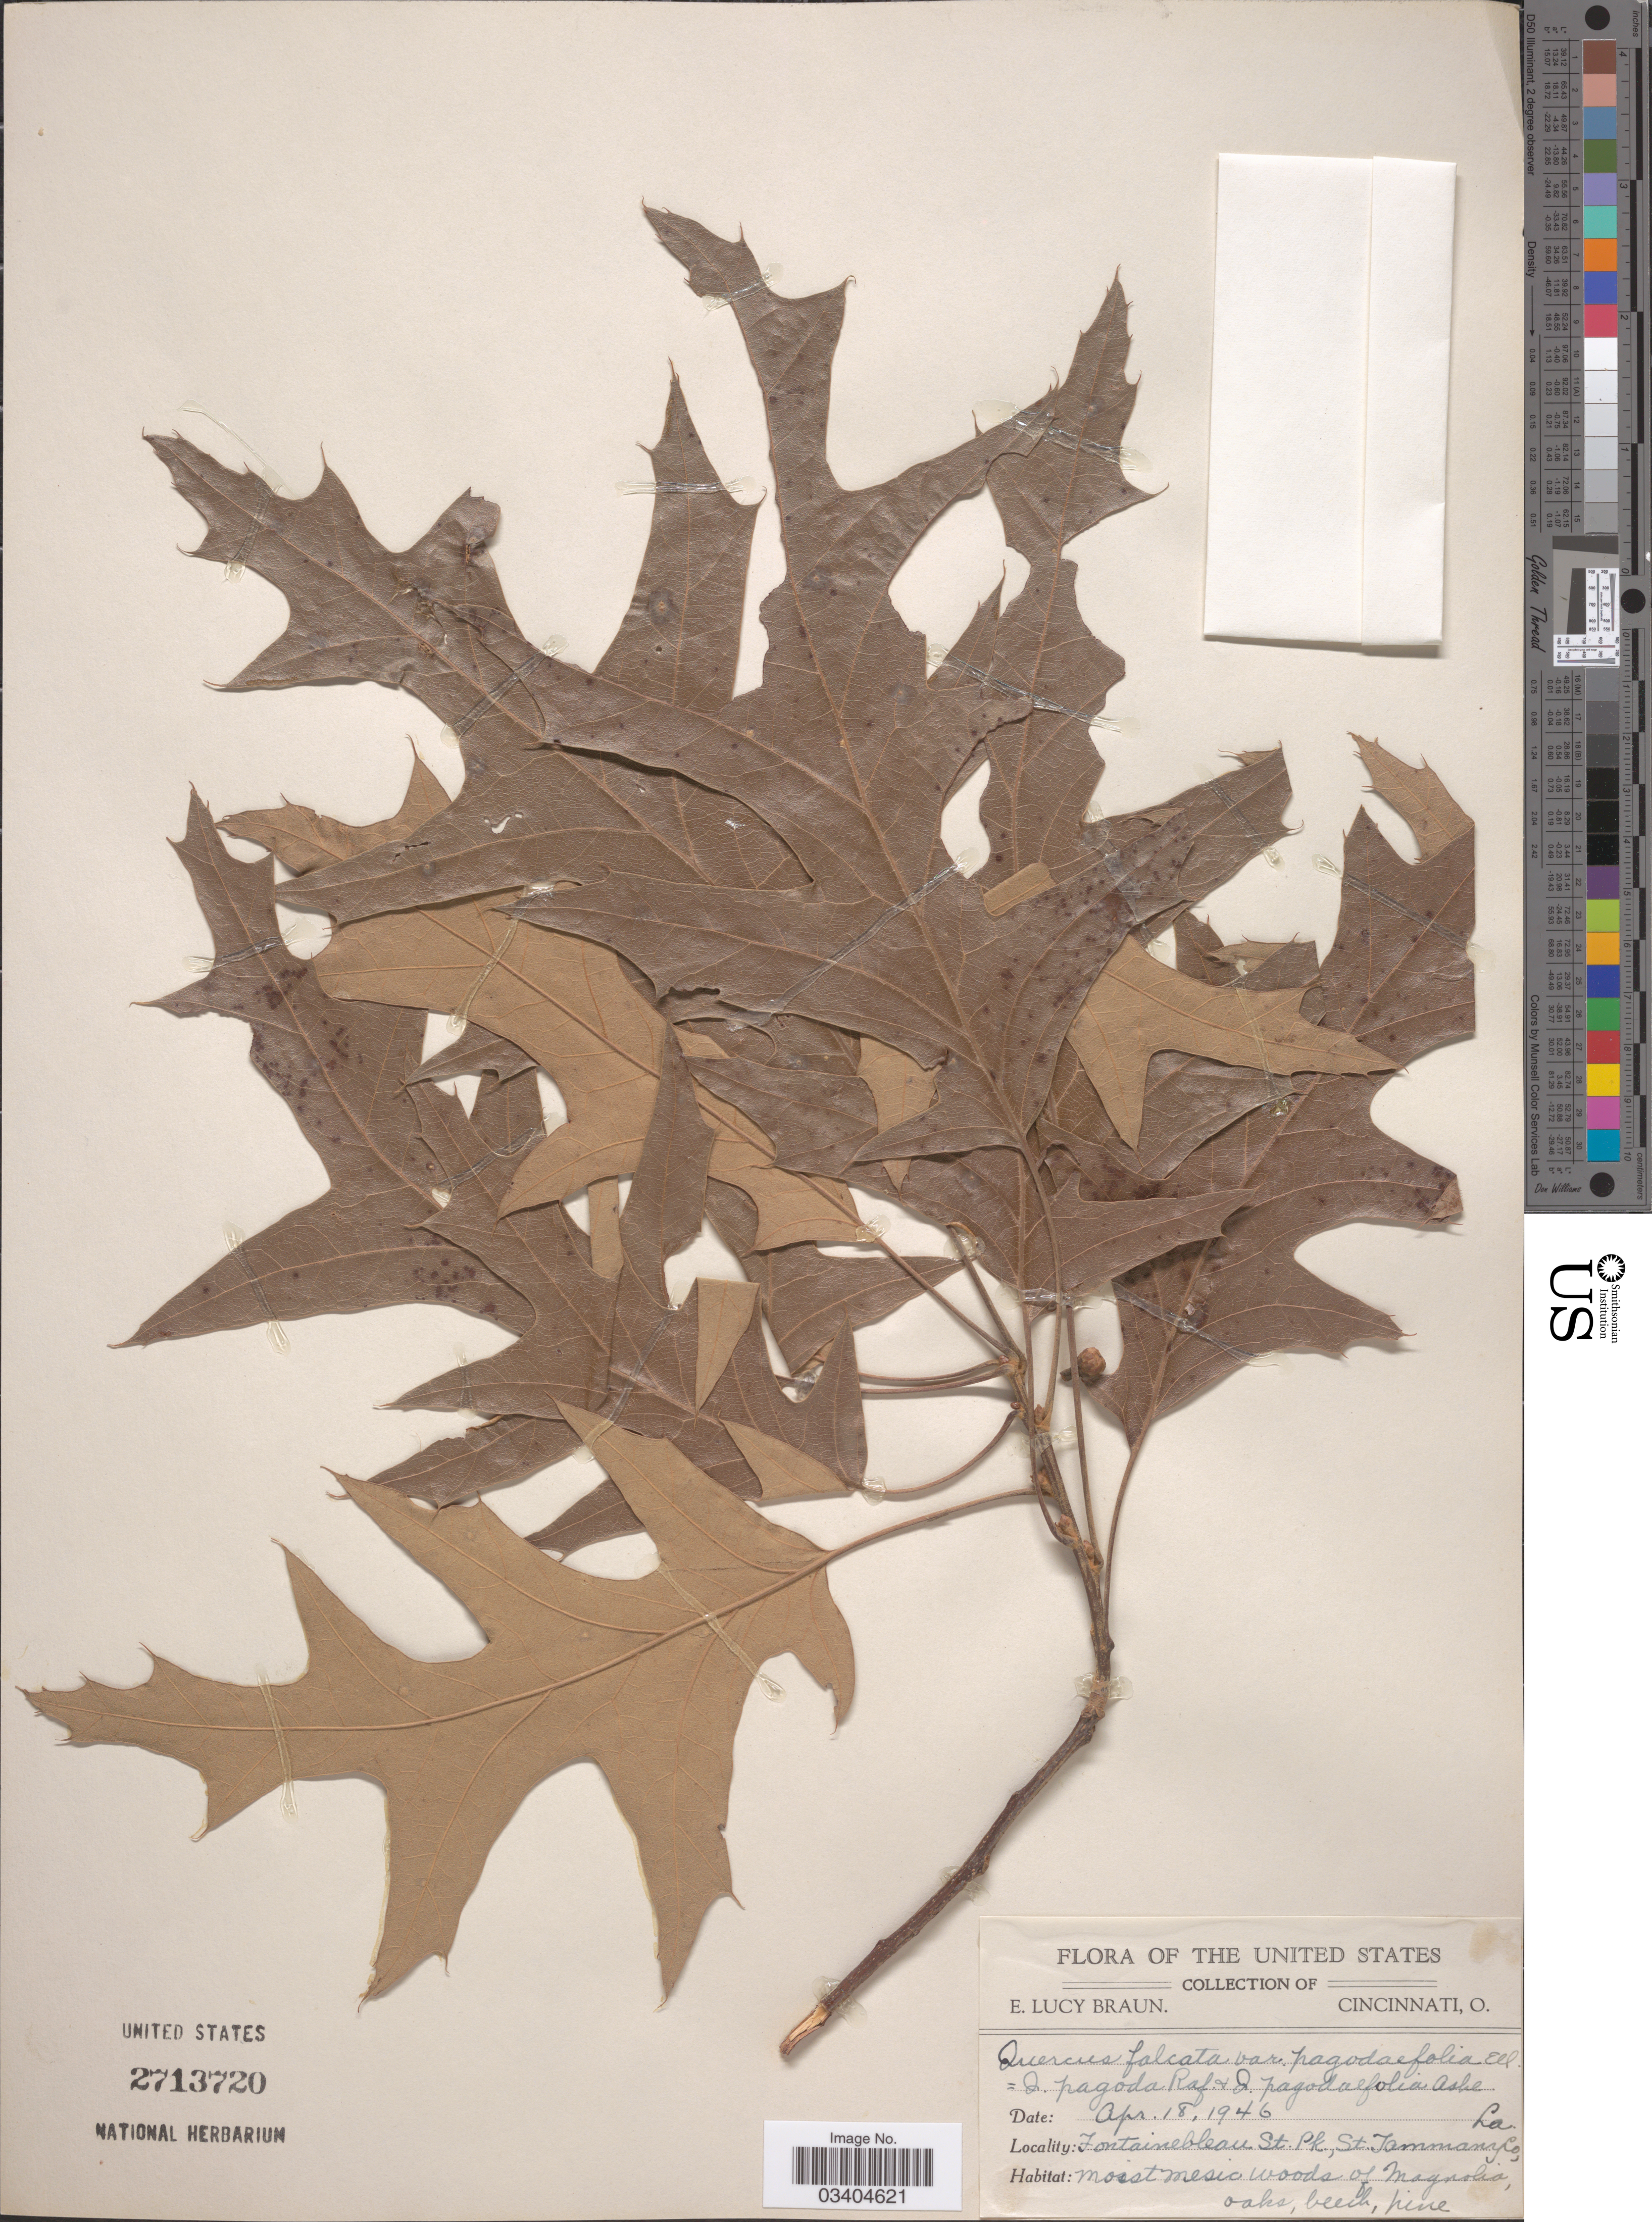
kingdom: Plantae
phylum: Tracheophyta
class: Magnoliopsida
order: Fagales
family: Fagaceae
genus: Quercus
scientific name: Quercus falcata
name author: Michx.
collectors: E. L. Braun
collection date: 1946-04-18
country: United States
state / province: Louisiana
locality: Fontainebleau St. Pk, St. Tammany Co.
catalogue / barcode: US 2713720